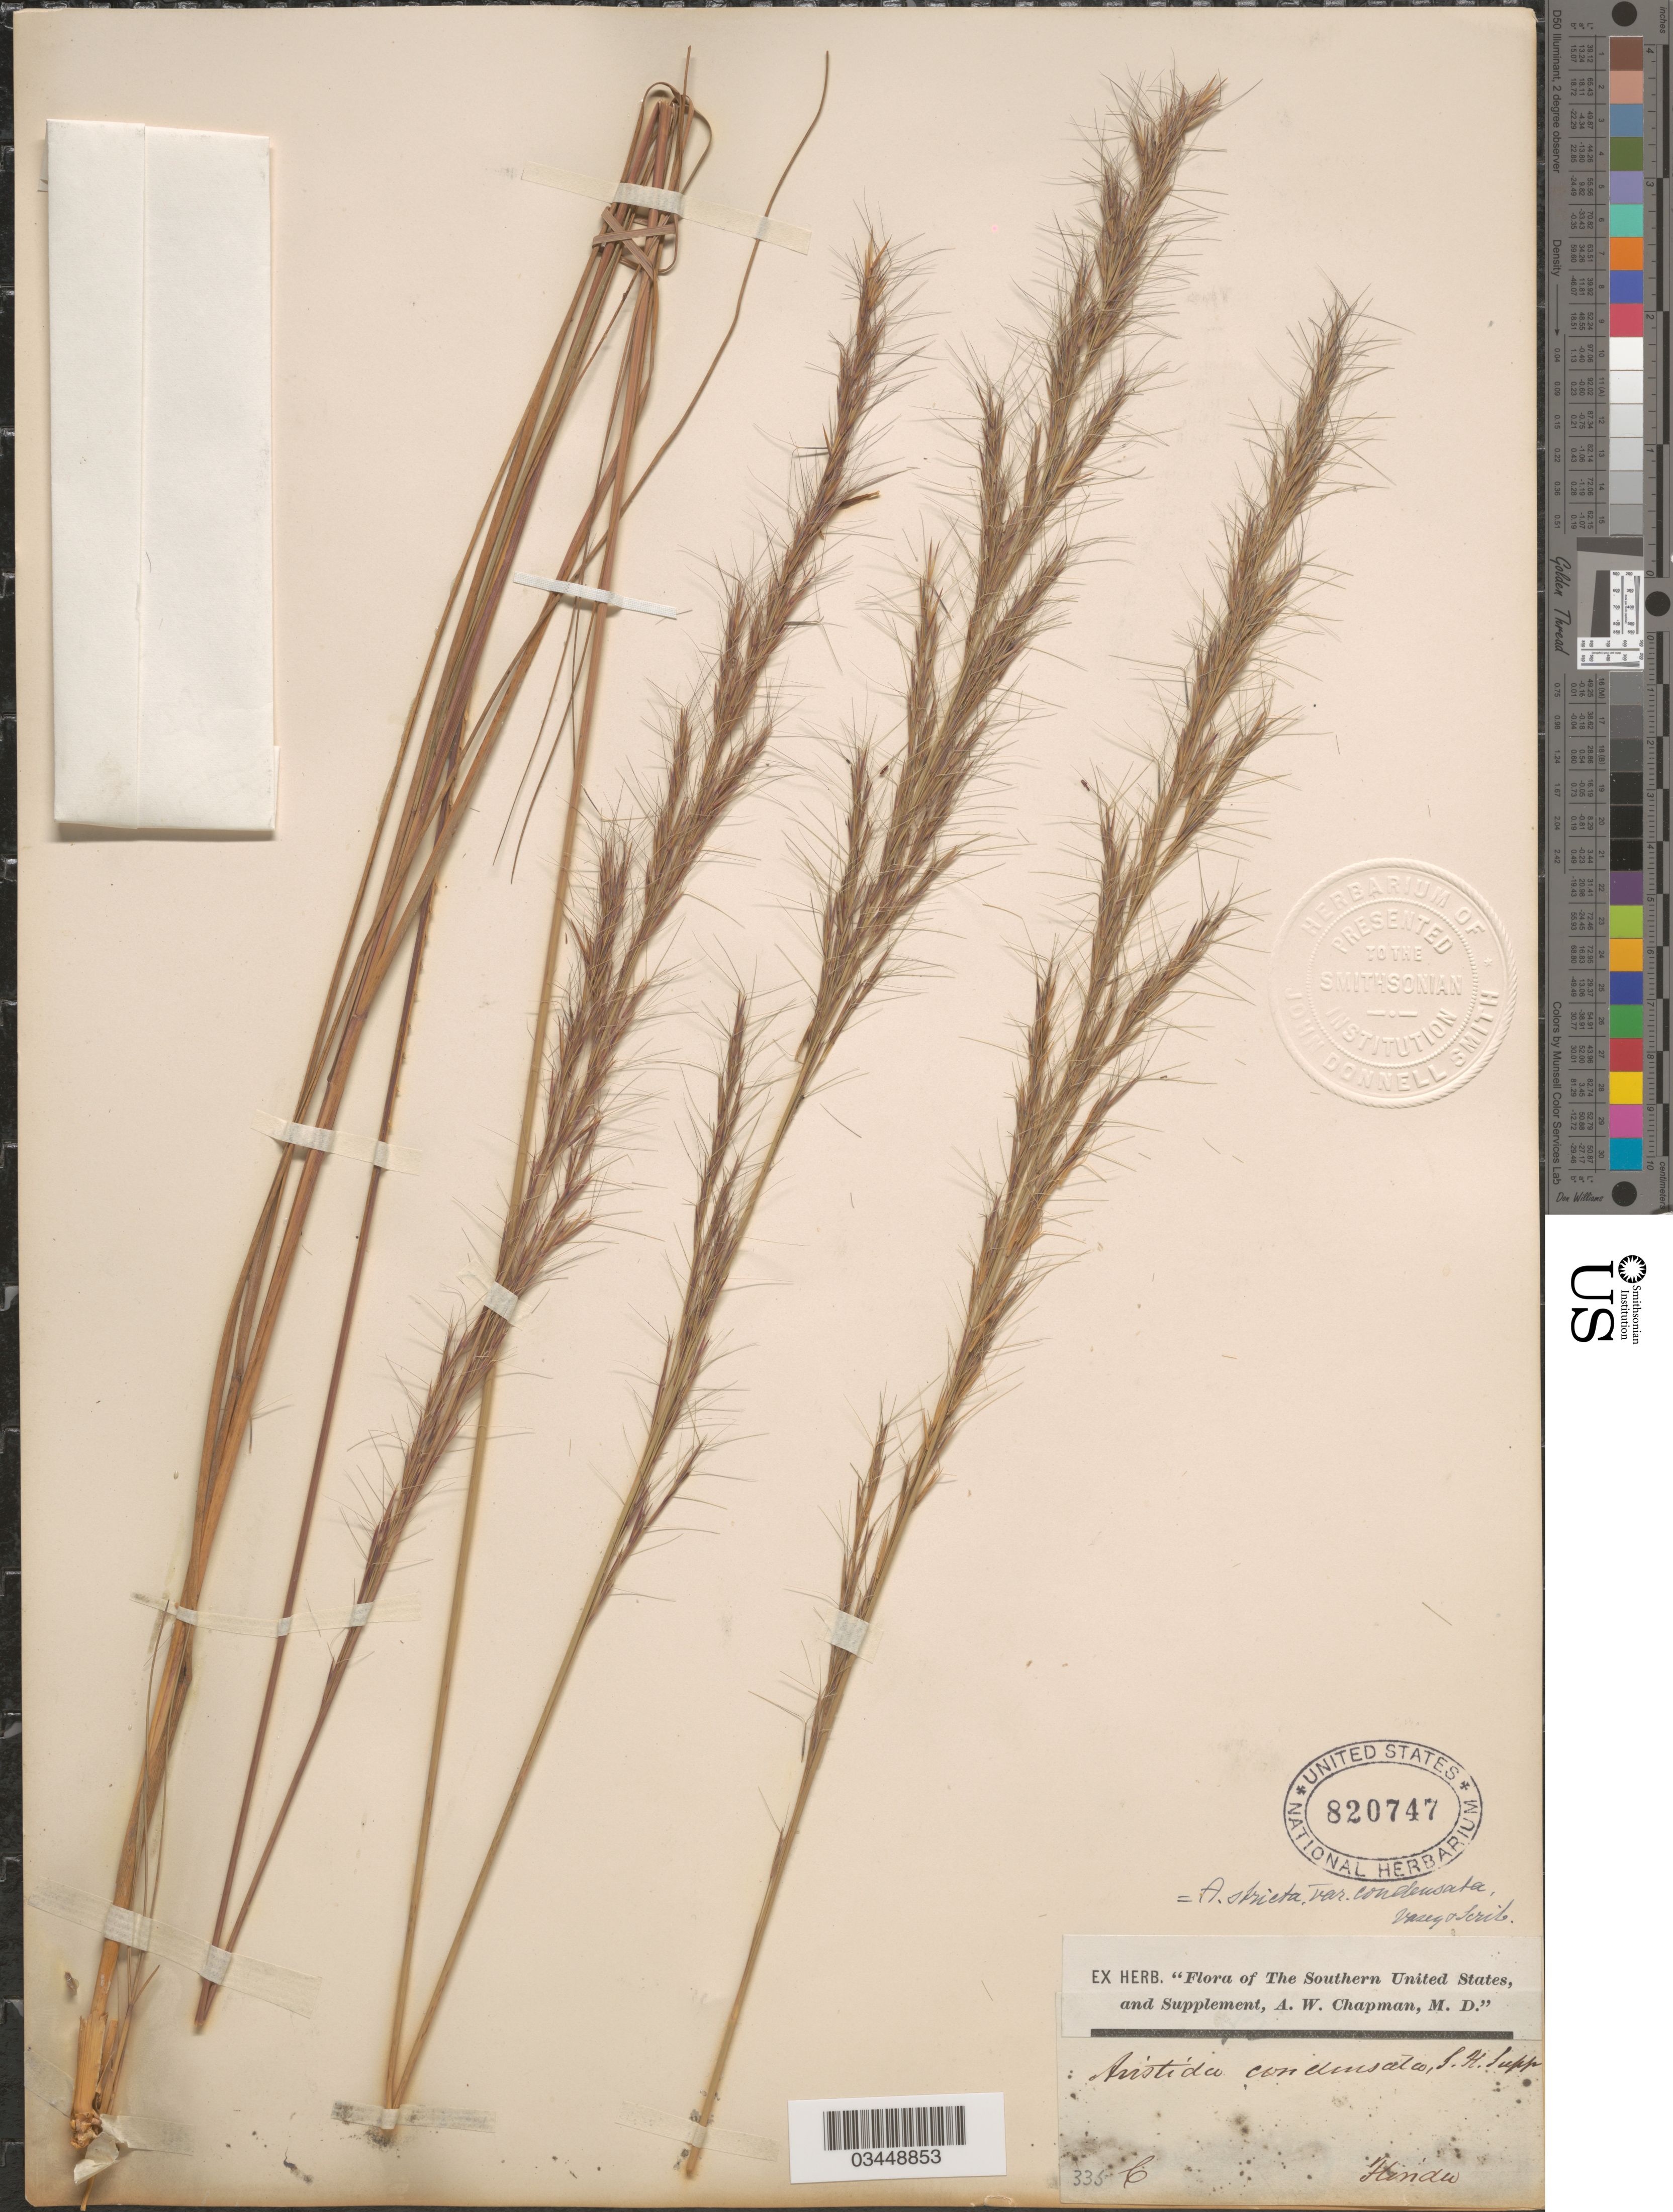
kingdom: Plantae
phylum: Tracheophyta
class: Liliopsida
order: Poales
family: Poaceae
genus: Aristida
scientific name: Aristida condensata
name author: Chapm.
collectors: ex herb. A.W. Chapman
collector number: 335c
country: United States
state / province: Florida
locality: The Southern United States, and Supplement.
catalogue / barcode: US 820747